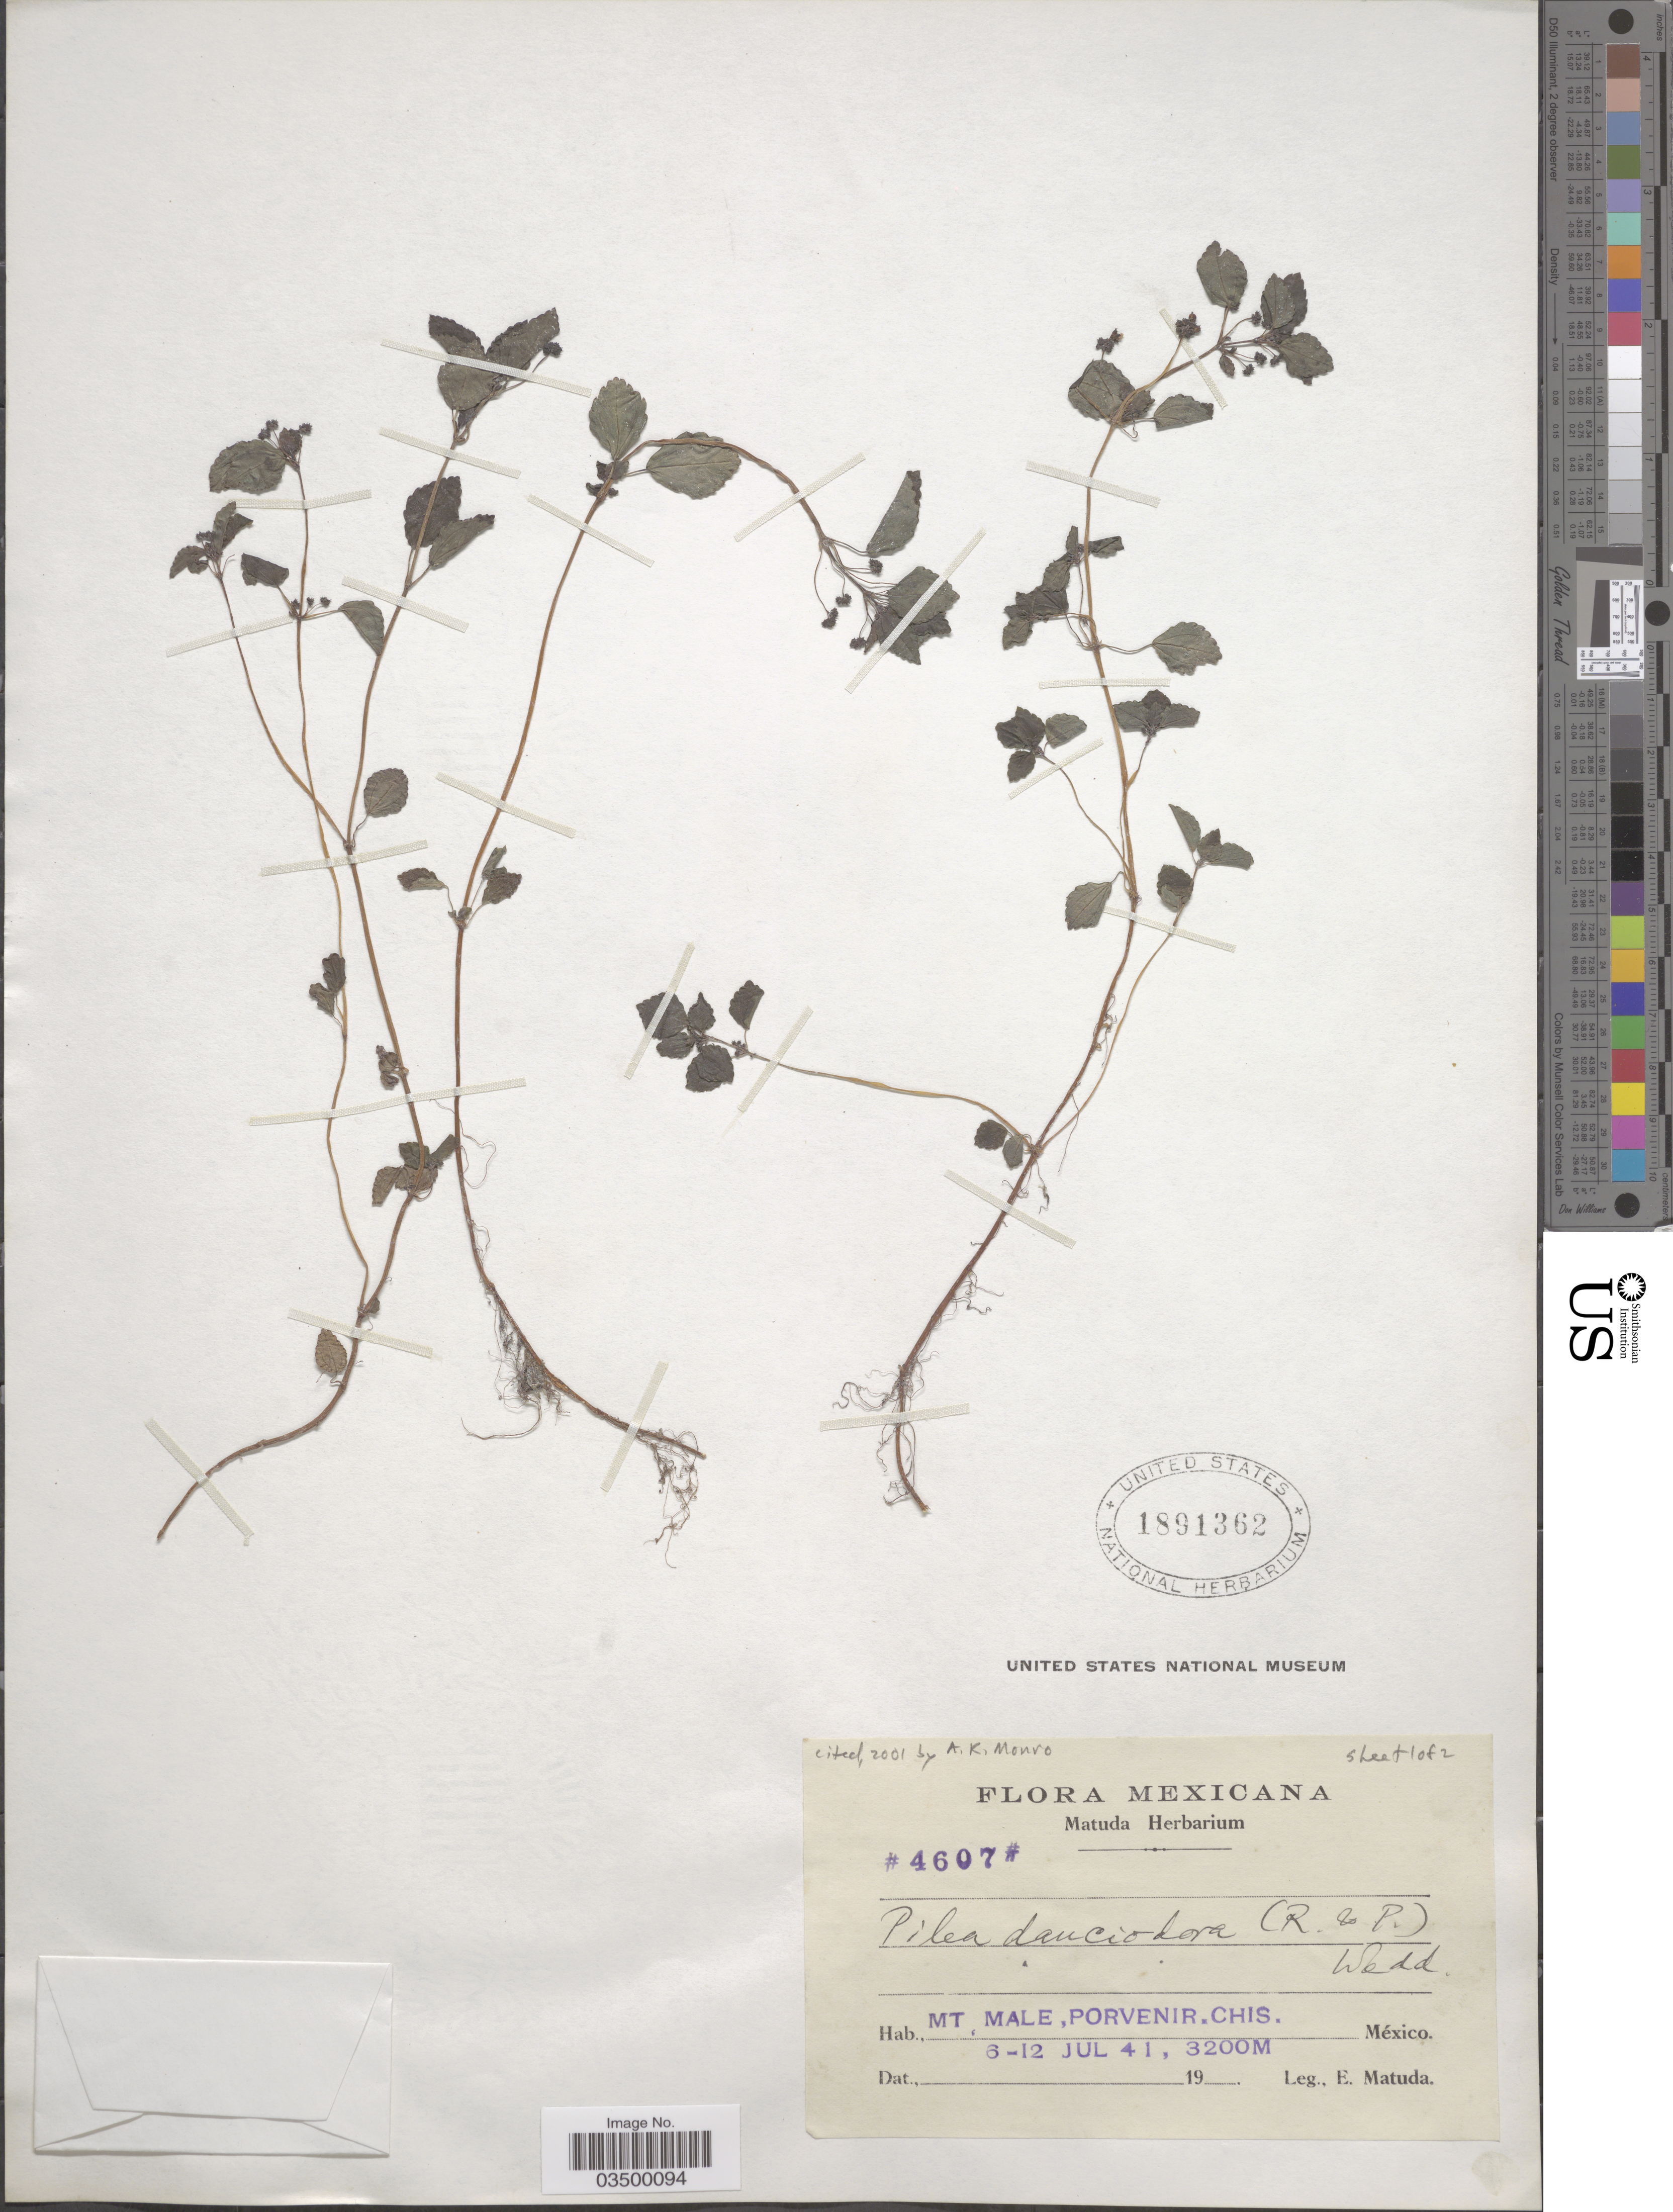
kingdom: Plantae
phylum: Tracheophyta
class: Magnoliopsida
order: Rosales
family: Urticaceae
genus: Pilea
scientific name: Pilea dauciodora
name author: Pav. ex Wedd.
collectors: E. Matuda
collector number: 4607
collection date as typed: Transcribed d/m/y: 6/7/41 to 12/7/41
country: Mexico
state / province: Chiapas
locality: Mt. Male, Porvenir.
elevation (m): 3200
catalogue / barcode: US 1891362